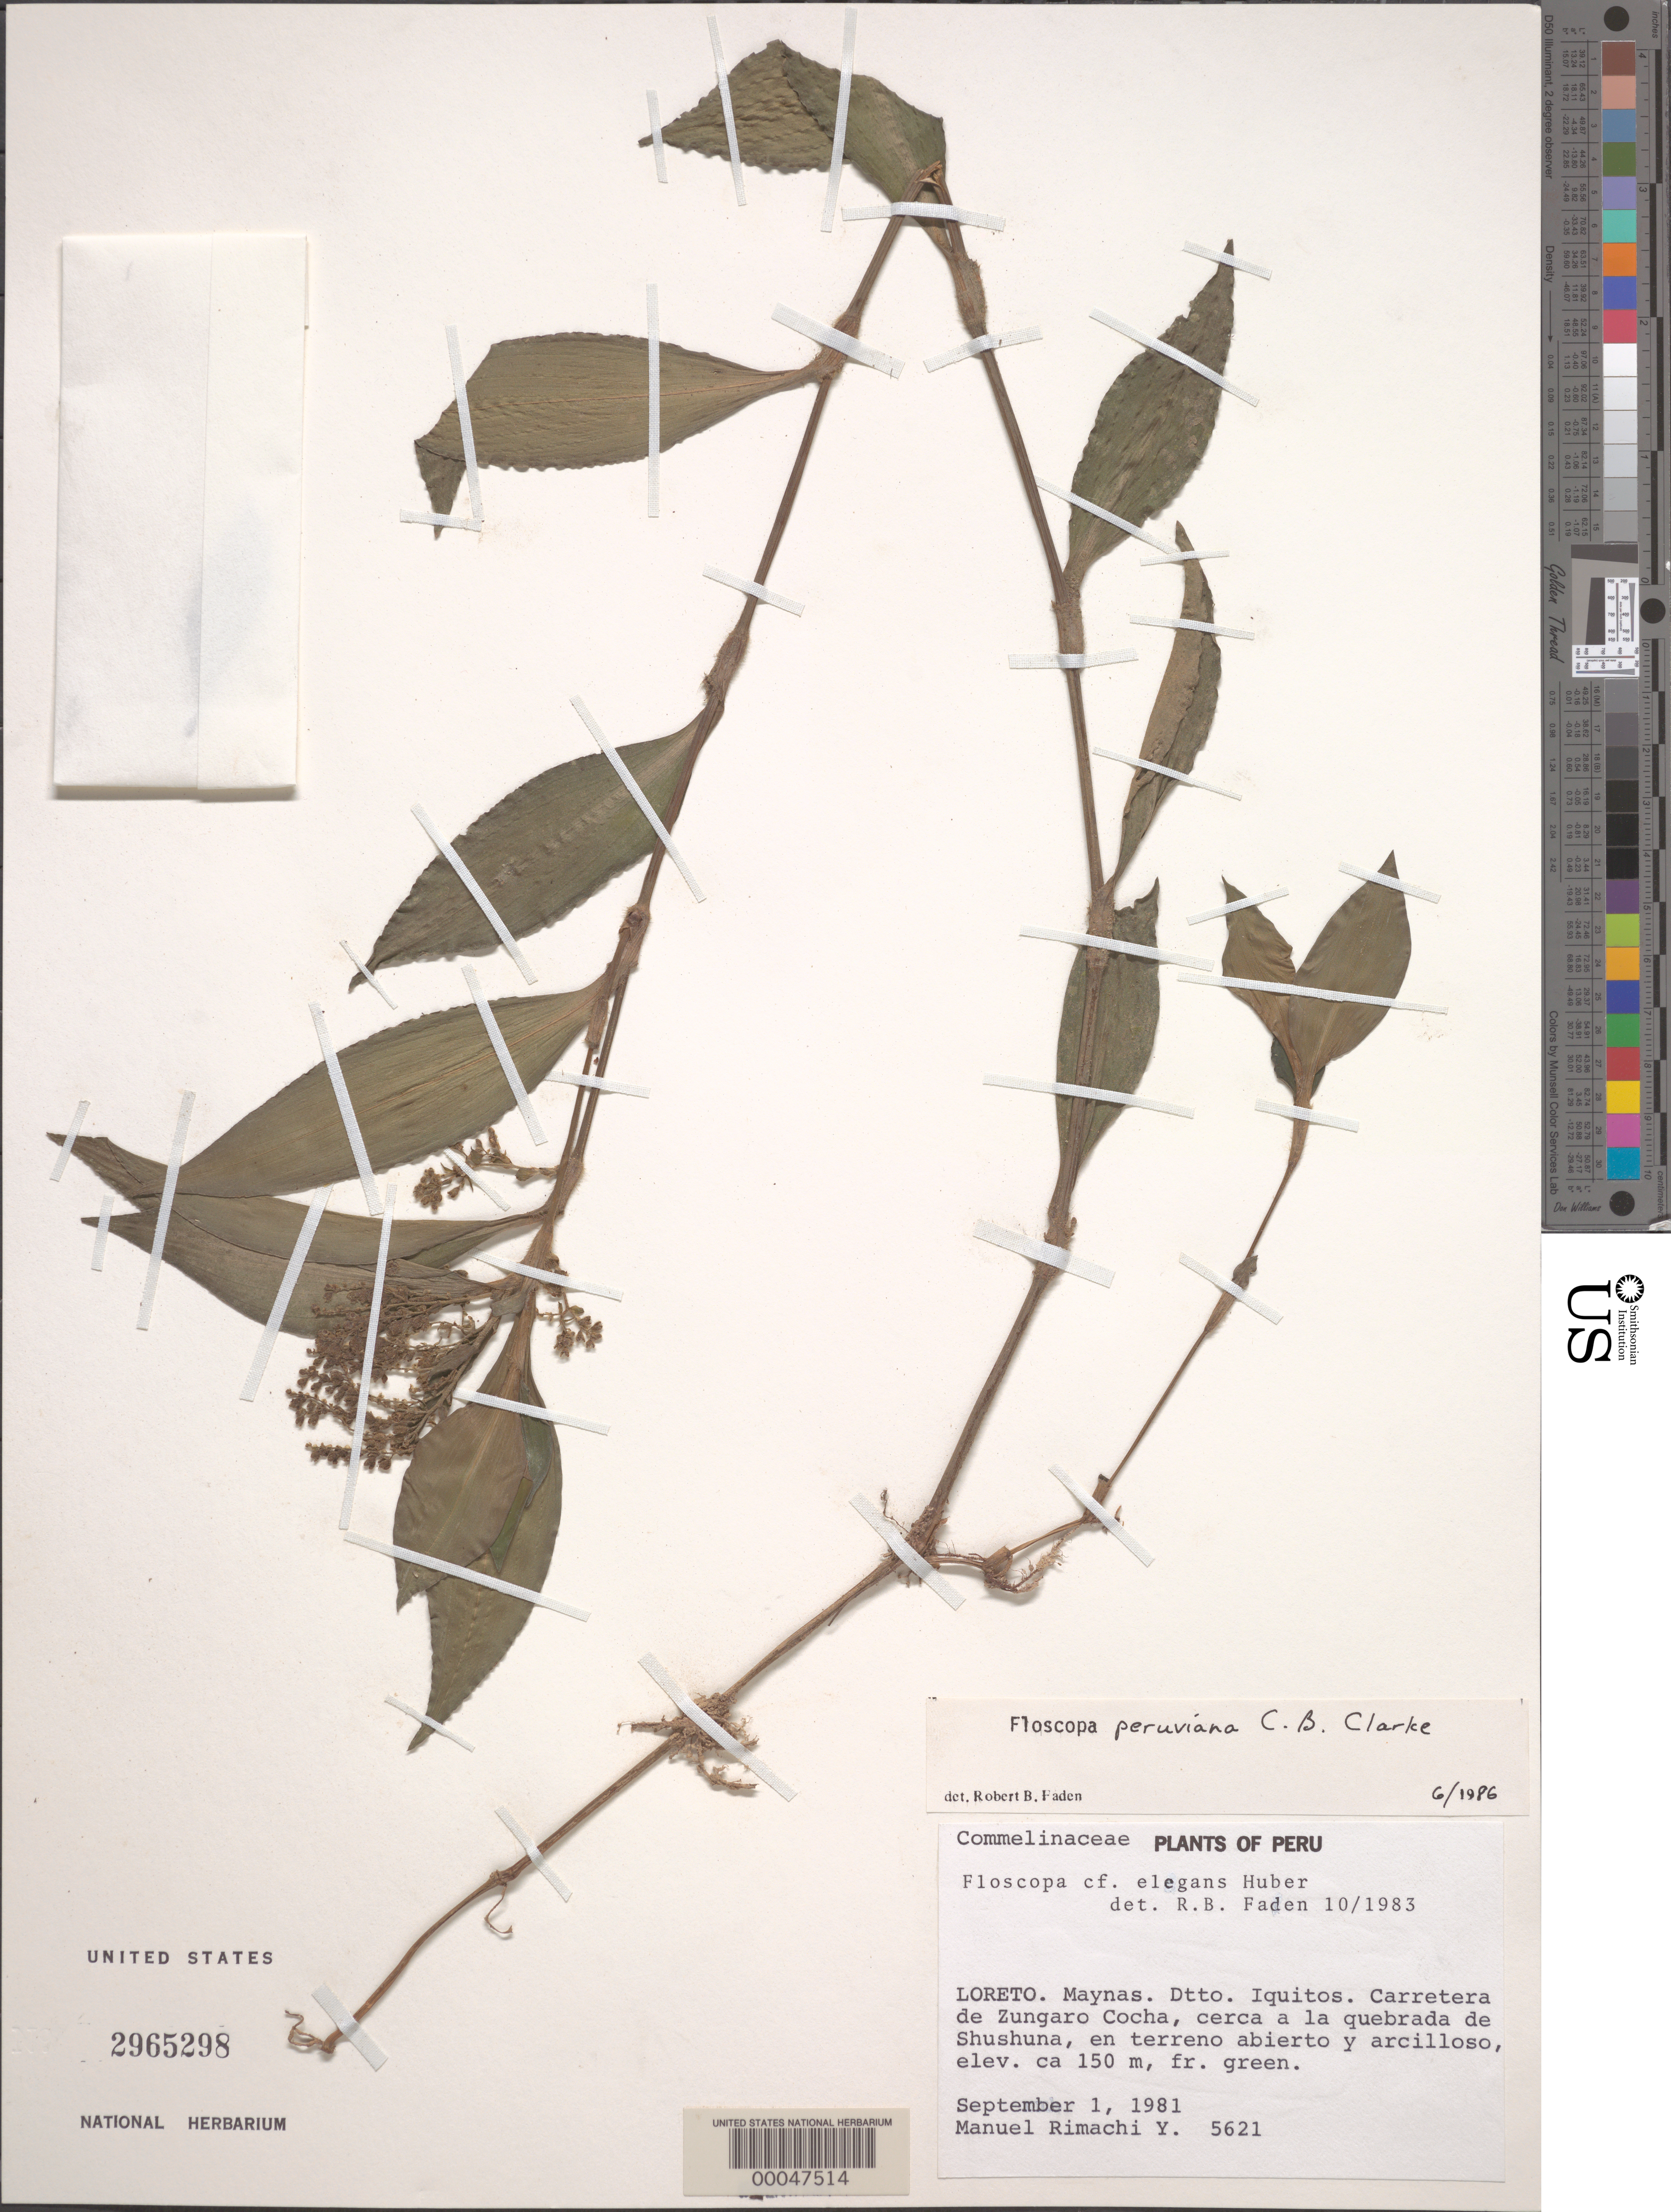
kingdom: Plantae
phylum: Tracheophyta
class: Liliopsida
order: Commelinales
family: Commelinaceae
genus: Floscopa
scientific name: Floscopa peruviana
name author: Hassk. ex C.B. Clarke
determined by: Faden, Robert B., (US), Smithsonian Institution - National Museum of Natural History (UNITED STATES)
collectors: M. Rimachi Y.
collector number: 5621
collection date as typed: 01 Sep 1981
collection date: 1981-09-01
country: Peru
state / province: Loreto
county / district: Maynas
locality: Iquitos, carretera de zungaro cocha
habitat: Sandy dry soil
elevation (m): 150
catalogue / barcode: US 2965298